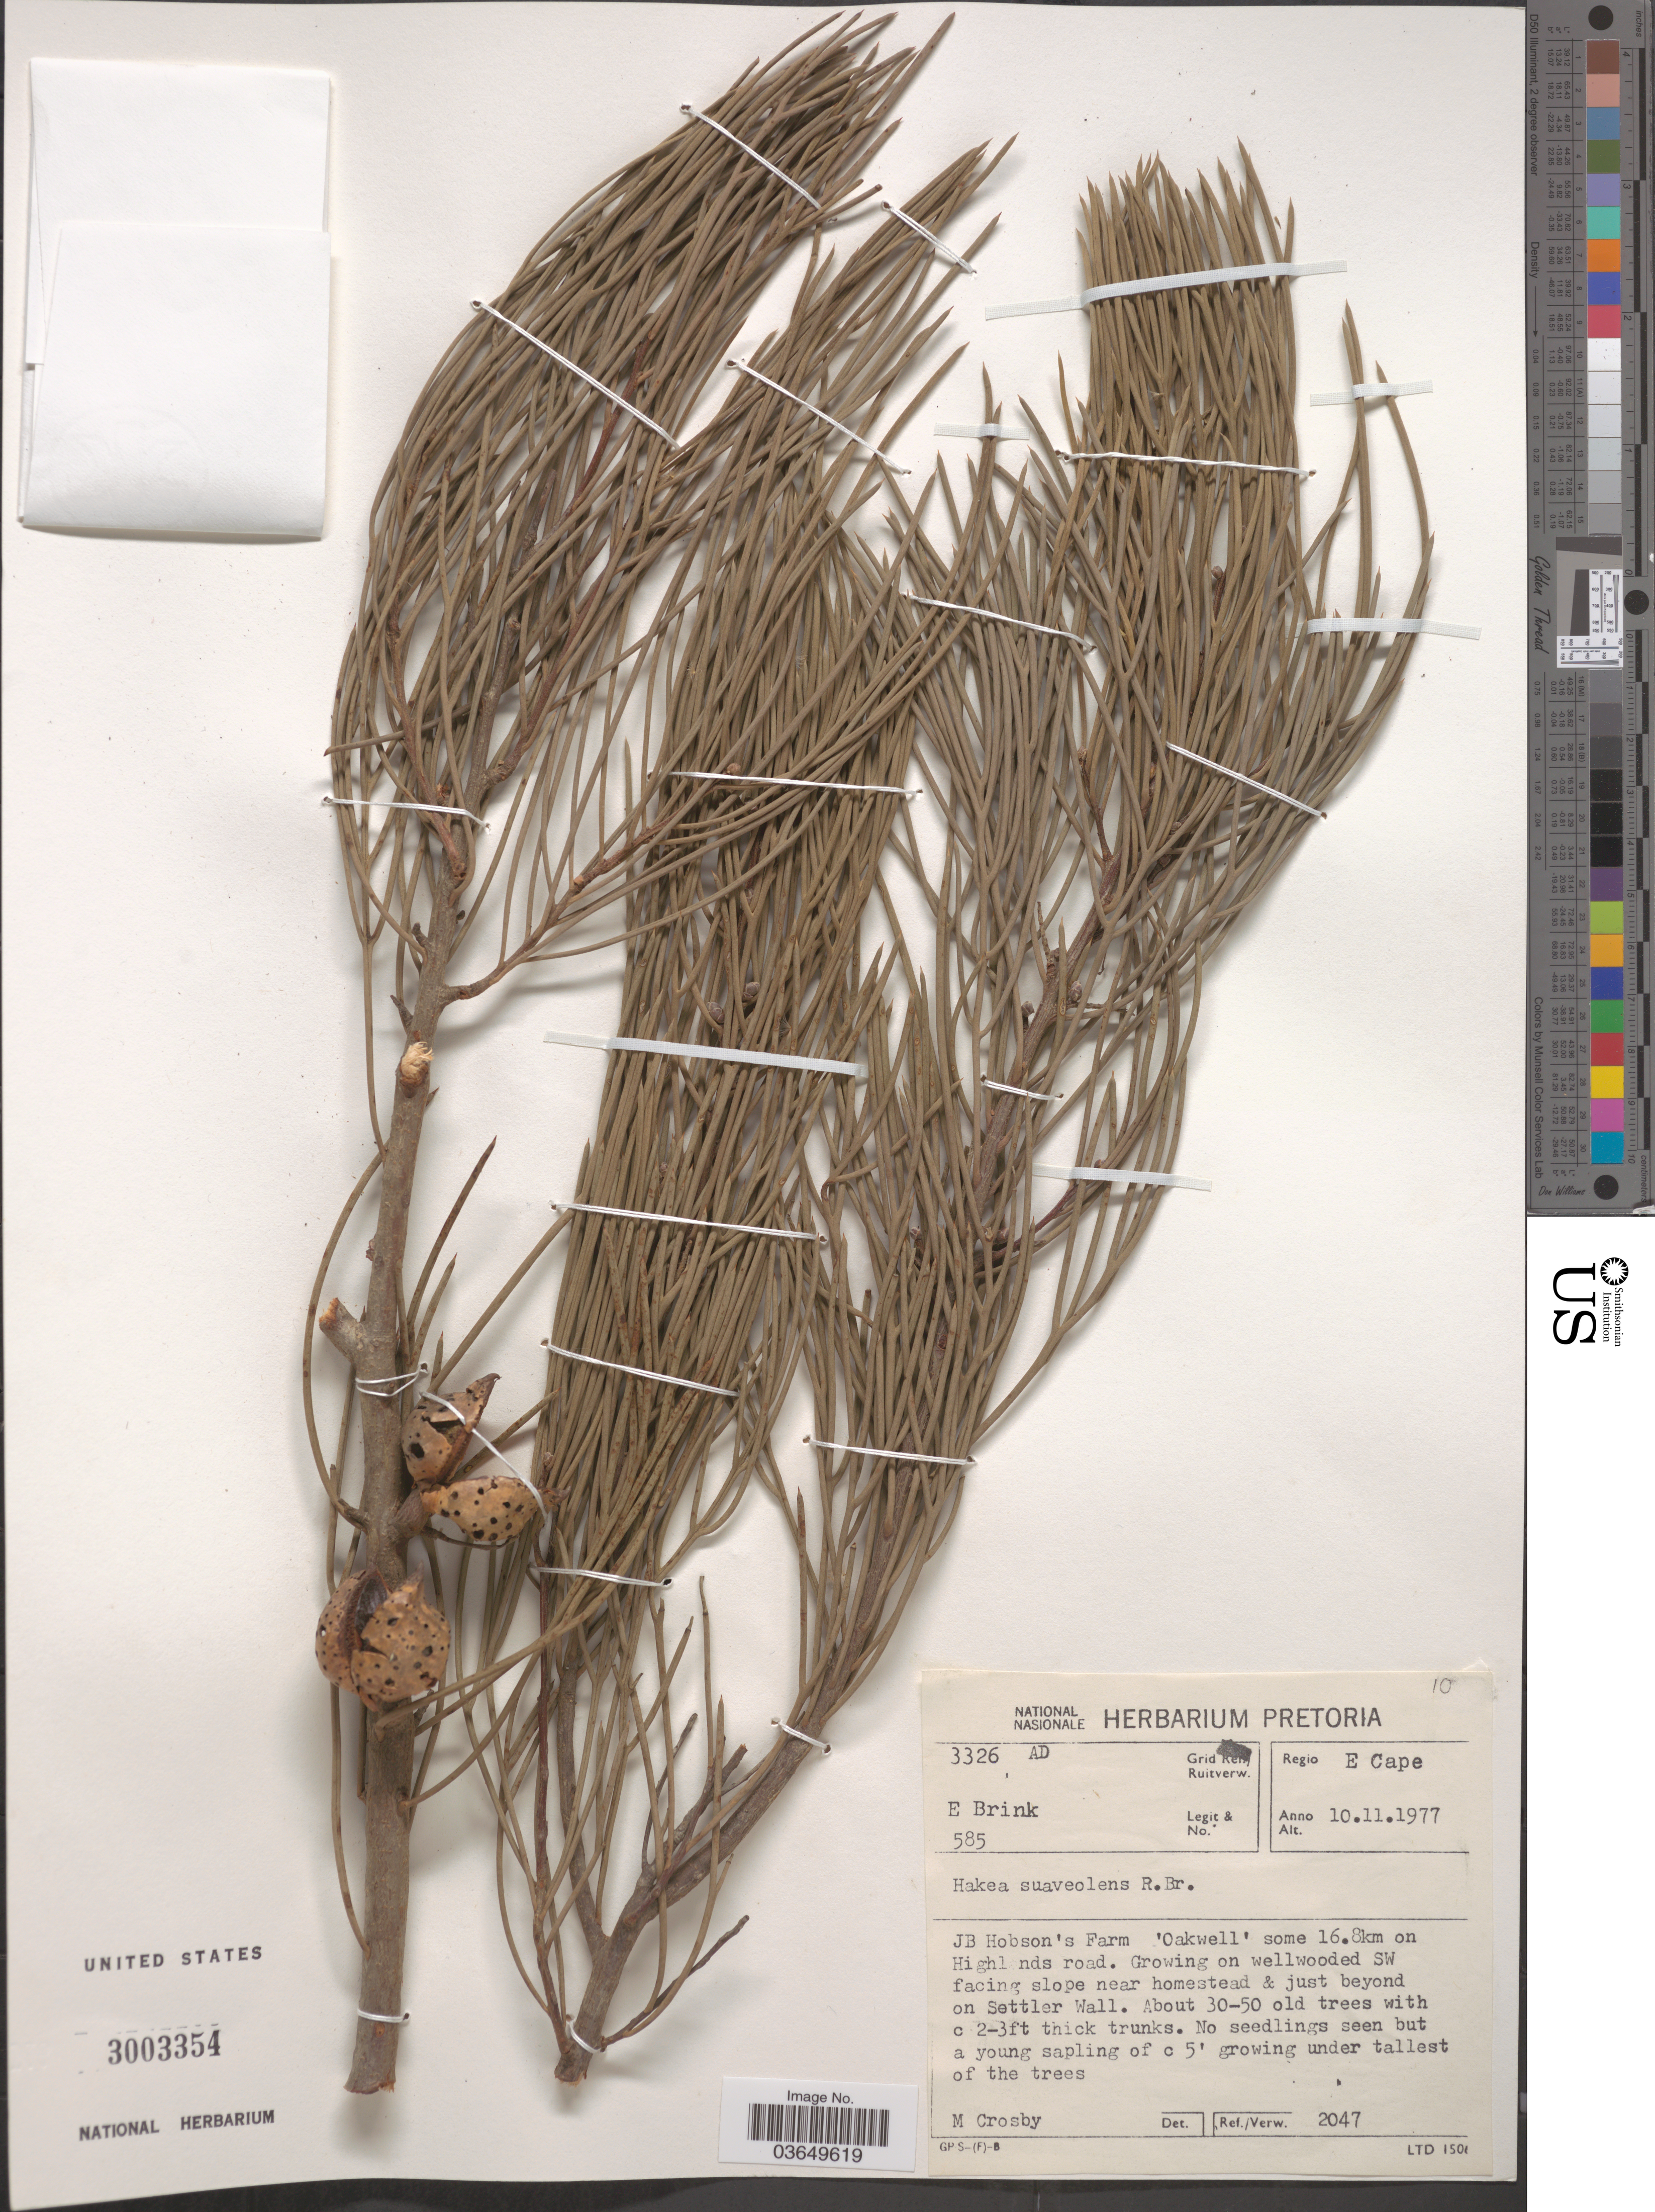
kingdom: Plantae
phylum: Tracheophyta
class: Magnoliopsida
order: Proteales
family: Proteaceae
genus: Hakea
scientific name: Hakea suaveolens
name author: R. Br.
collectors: E. Brink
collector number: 585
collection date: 1977-11-10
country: South Africa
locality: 3326 AD Grid Ref./ Ruitverw. Regio E Cape. JB Hobson's Farm 'Oakwell' some 16.8km on Highlands road. Wellwooded SW facing slope near homestead & just beyond on Settler Wall.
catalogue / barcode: US 3003354